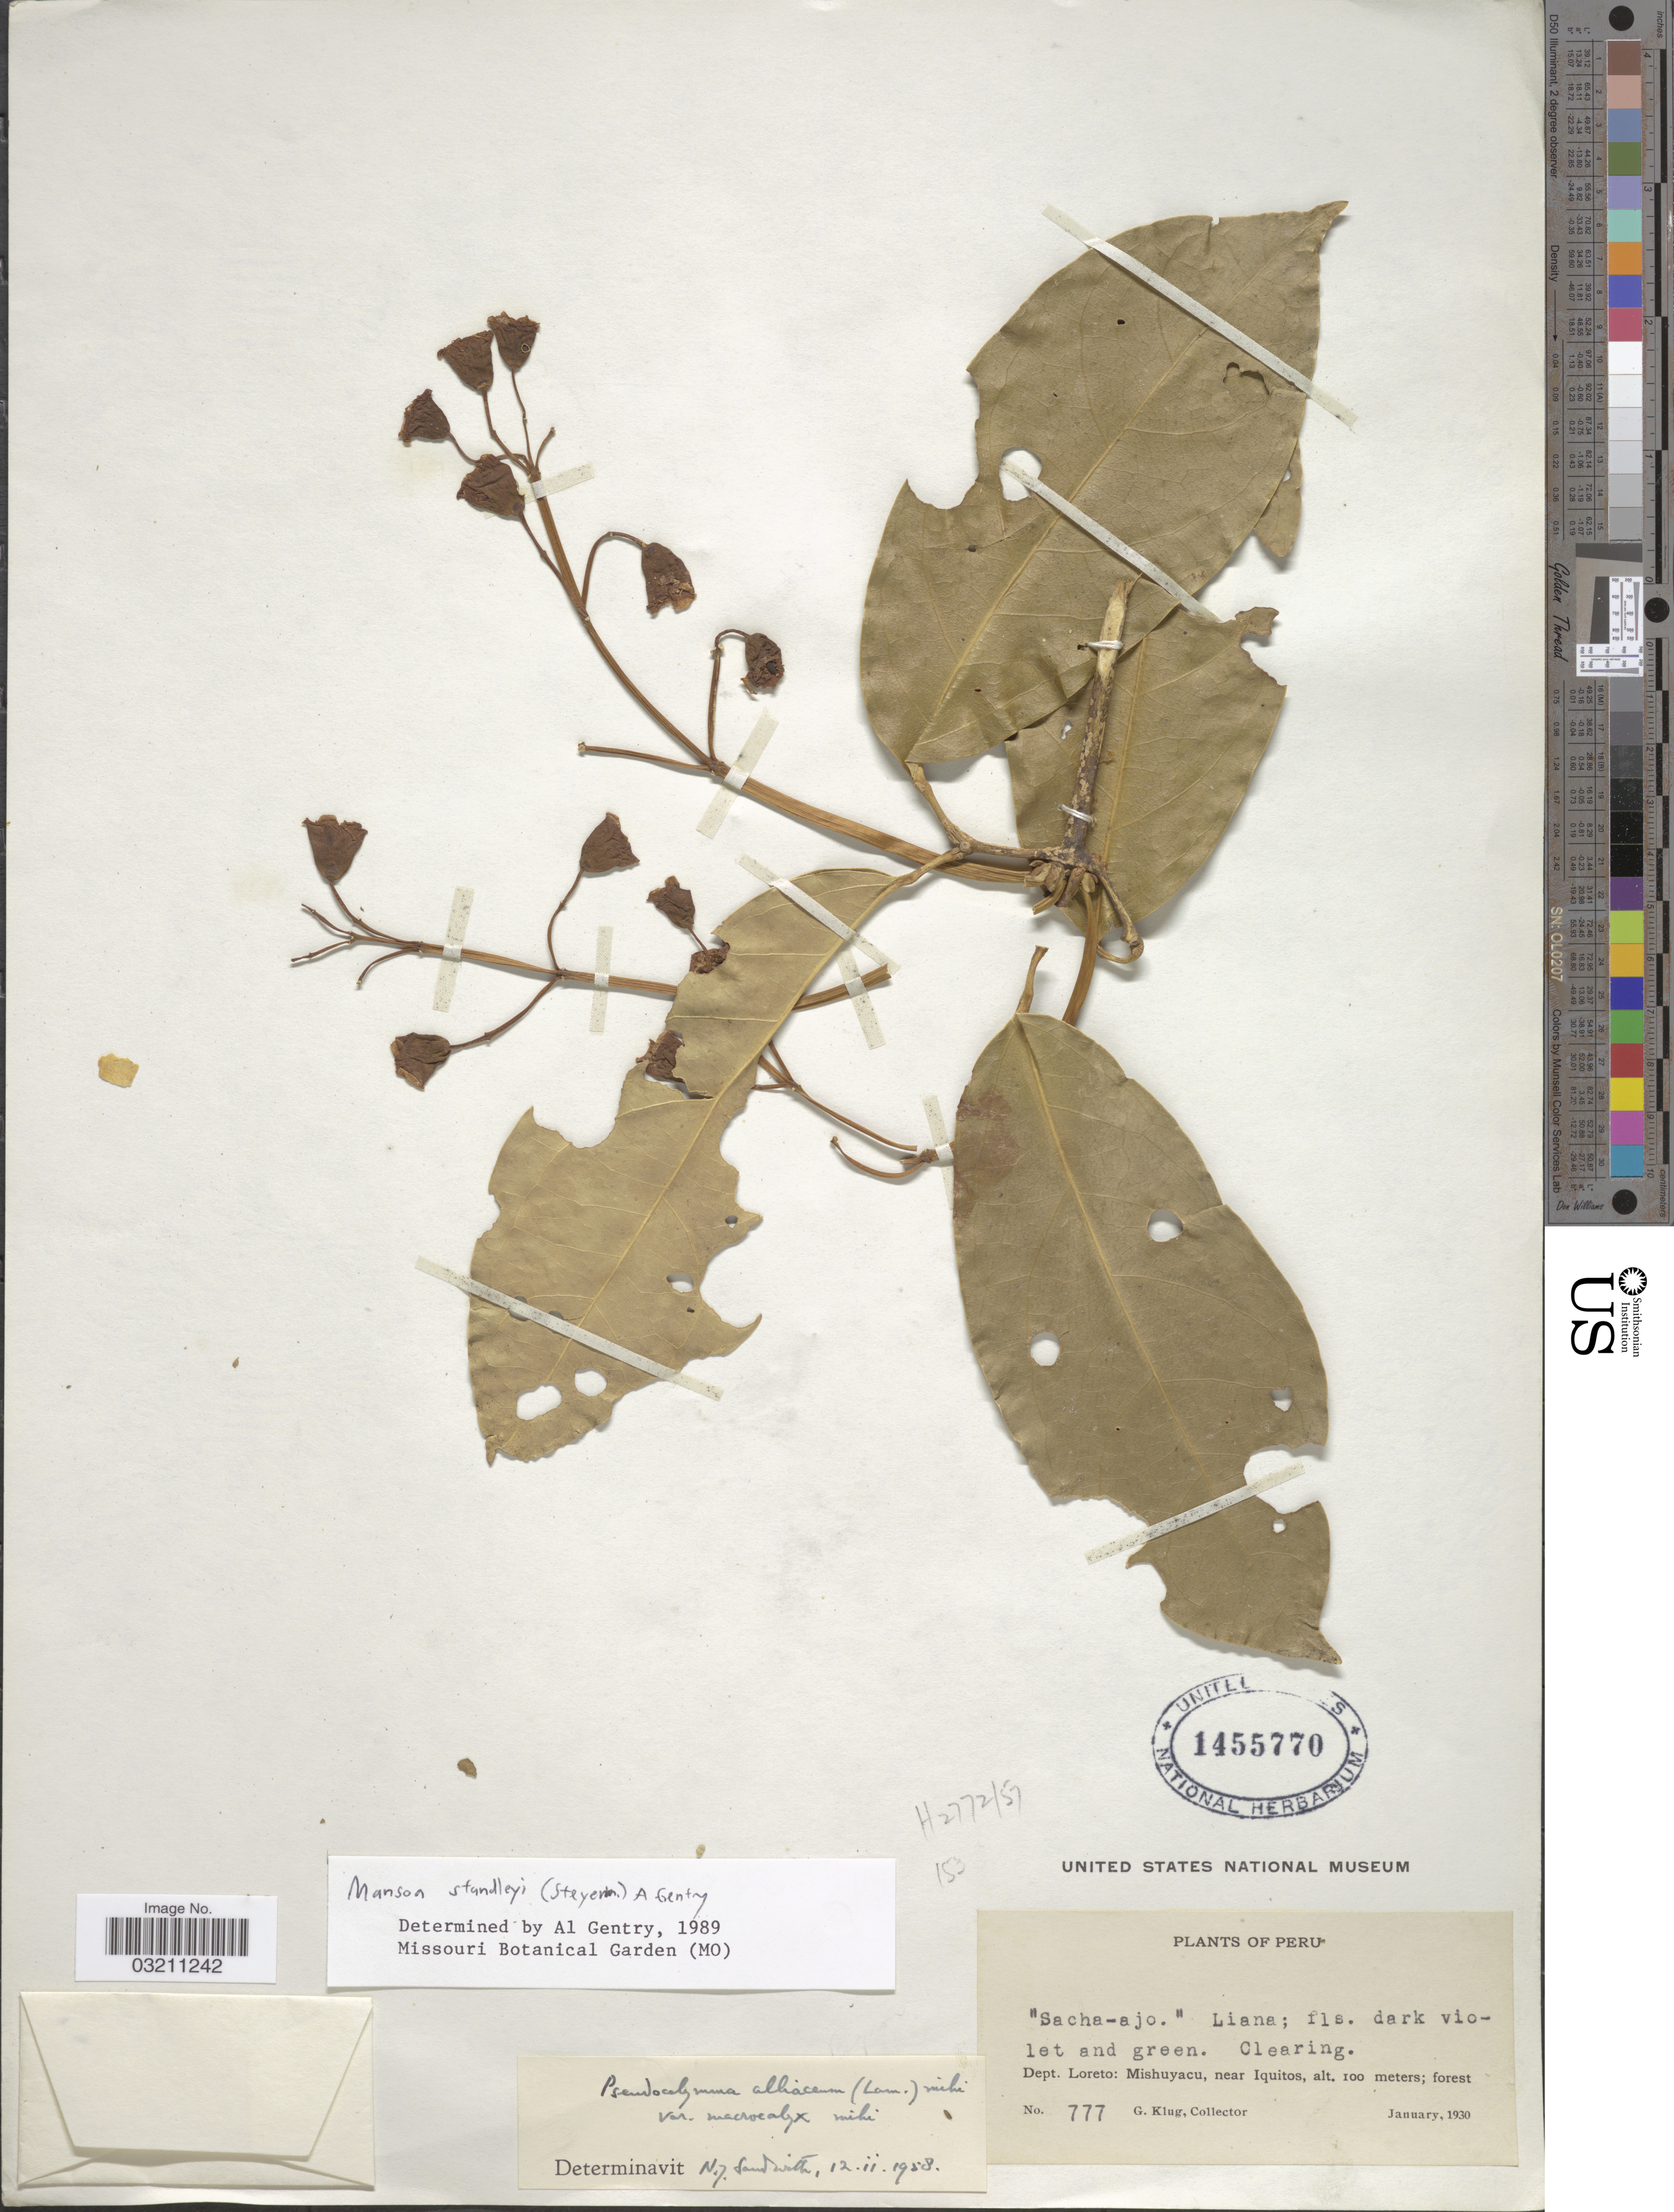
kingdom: Plantae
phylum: Tracheophyta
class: Magnoliopsida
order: Lamiales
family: Bignoniaceae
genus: Mansoa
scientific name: Mansoa standleyi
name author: (Steyerm.) A.H. Gentry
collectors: G. Klug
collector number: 777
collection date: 1930-01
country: Peru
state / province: Loreto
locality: Dept. Loreto: Mishuyacu, near Iquitos.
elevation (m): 100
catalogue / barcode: US 1455770